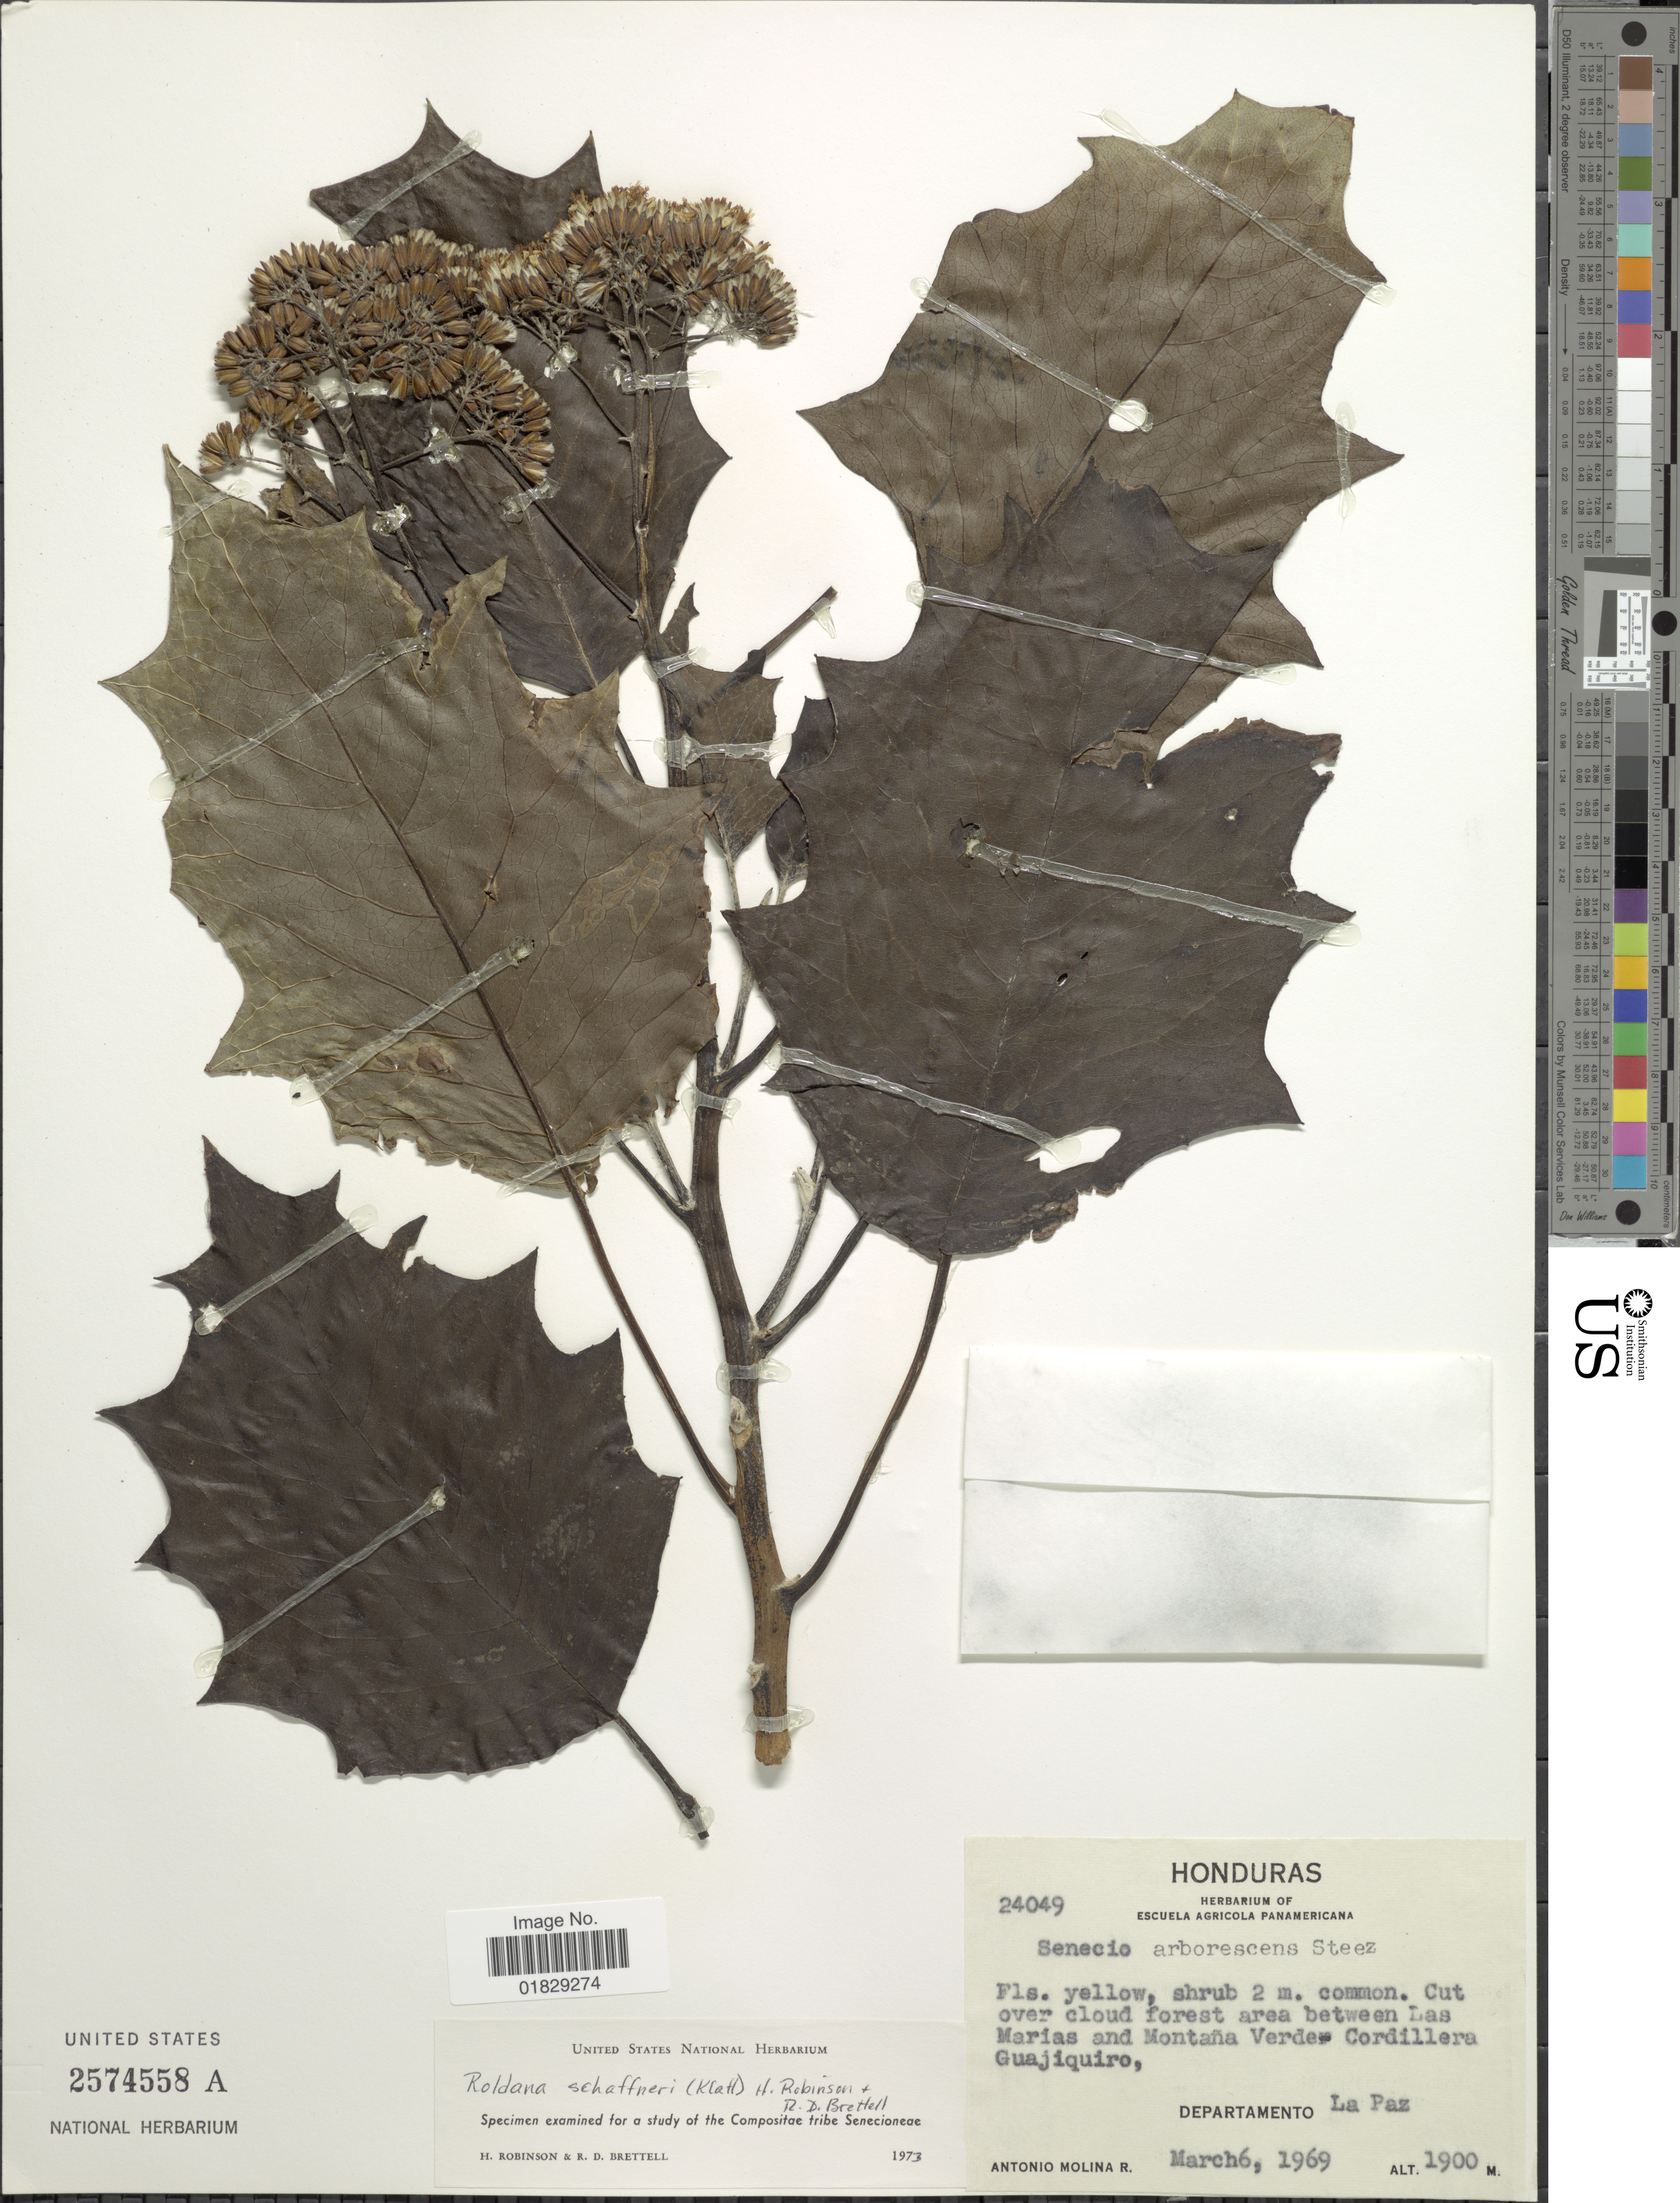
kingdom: Plantae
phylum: Tracheophyta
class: Magnoliopsida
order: Asterales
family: Asteraceae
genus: Roldana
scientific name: Roldana schaffneri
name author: (Sch. Bip. ex Klatt) H. Rob. & Brettell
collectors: A. Molina R.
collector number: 24049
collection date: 1969-03-06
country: Honduras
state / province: La Paz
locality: Cut over cloud forest area between Las Marias and Montaña Verde - Cordillera Guajiquiro, Departamento La Paz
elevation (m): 1900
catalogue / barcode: US 2574558A